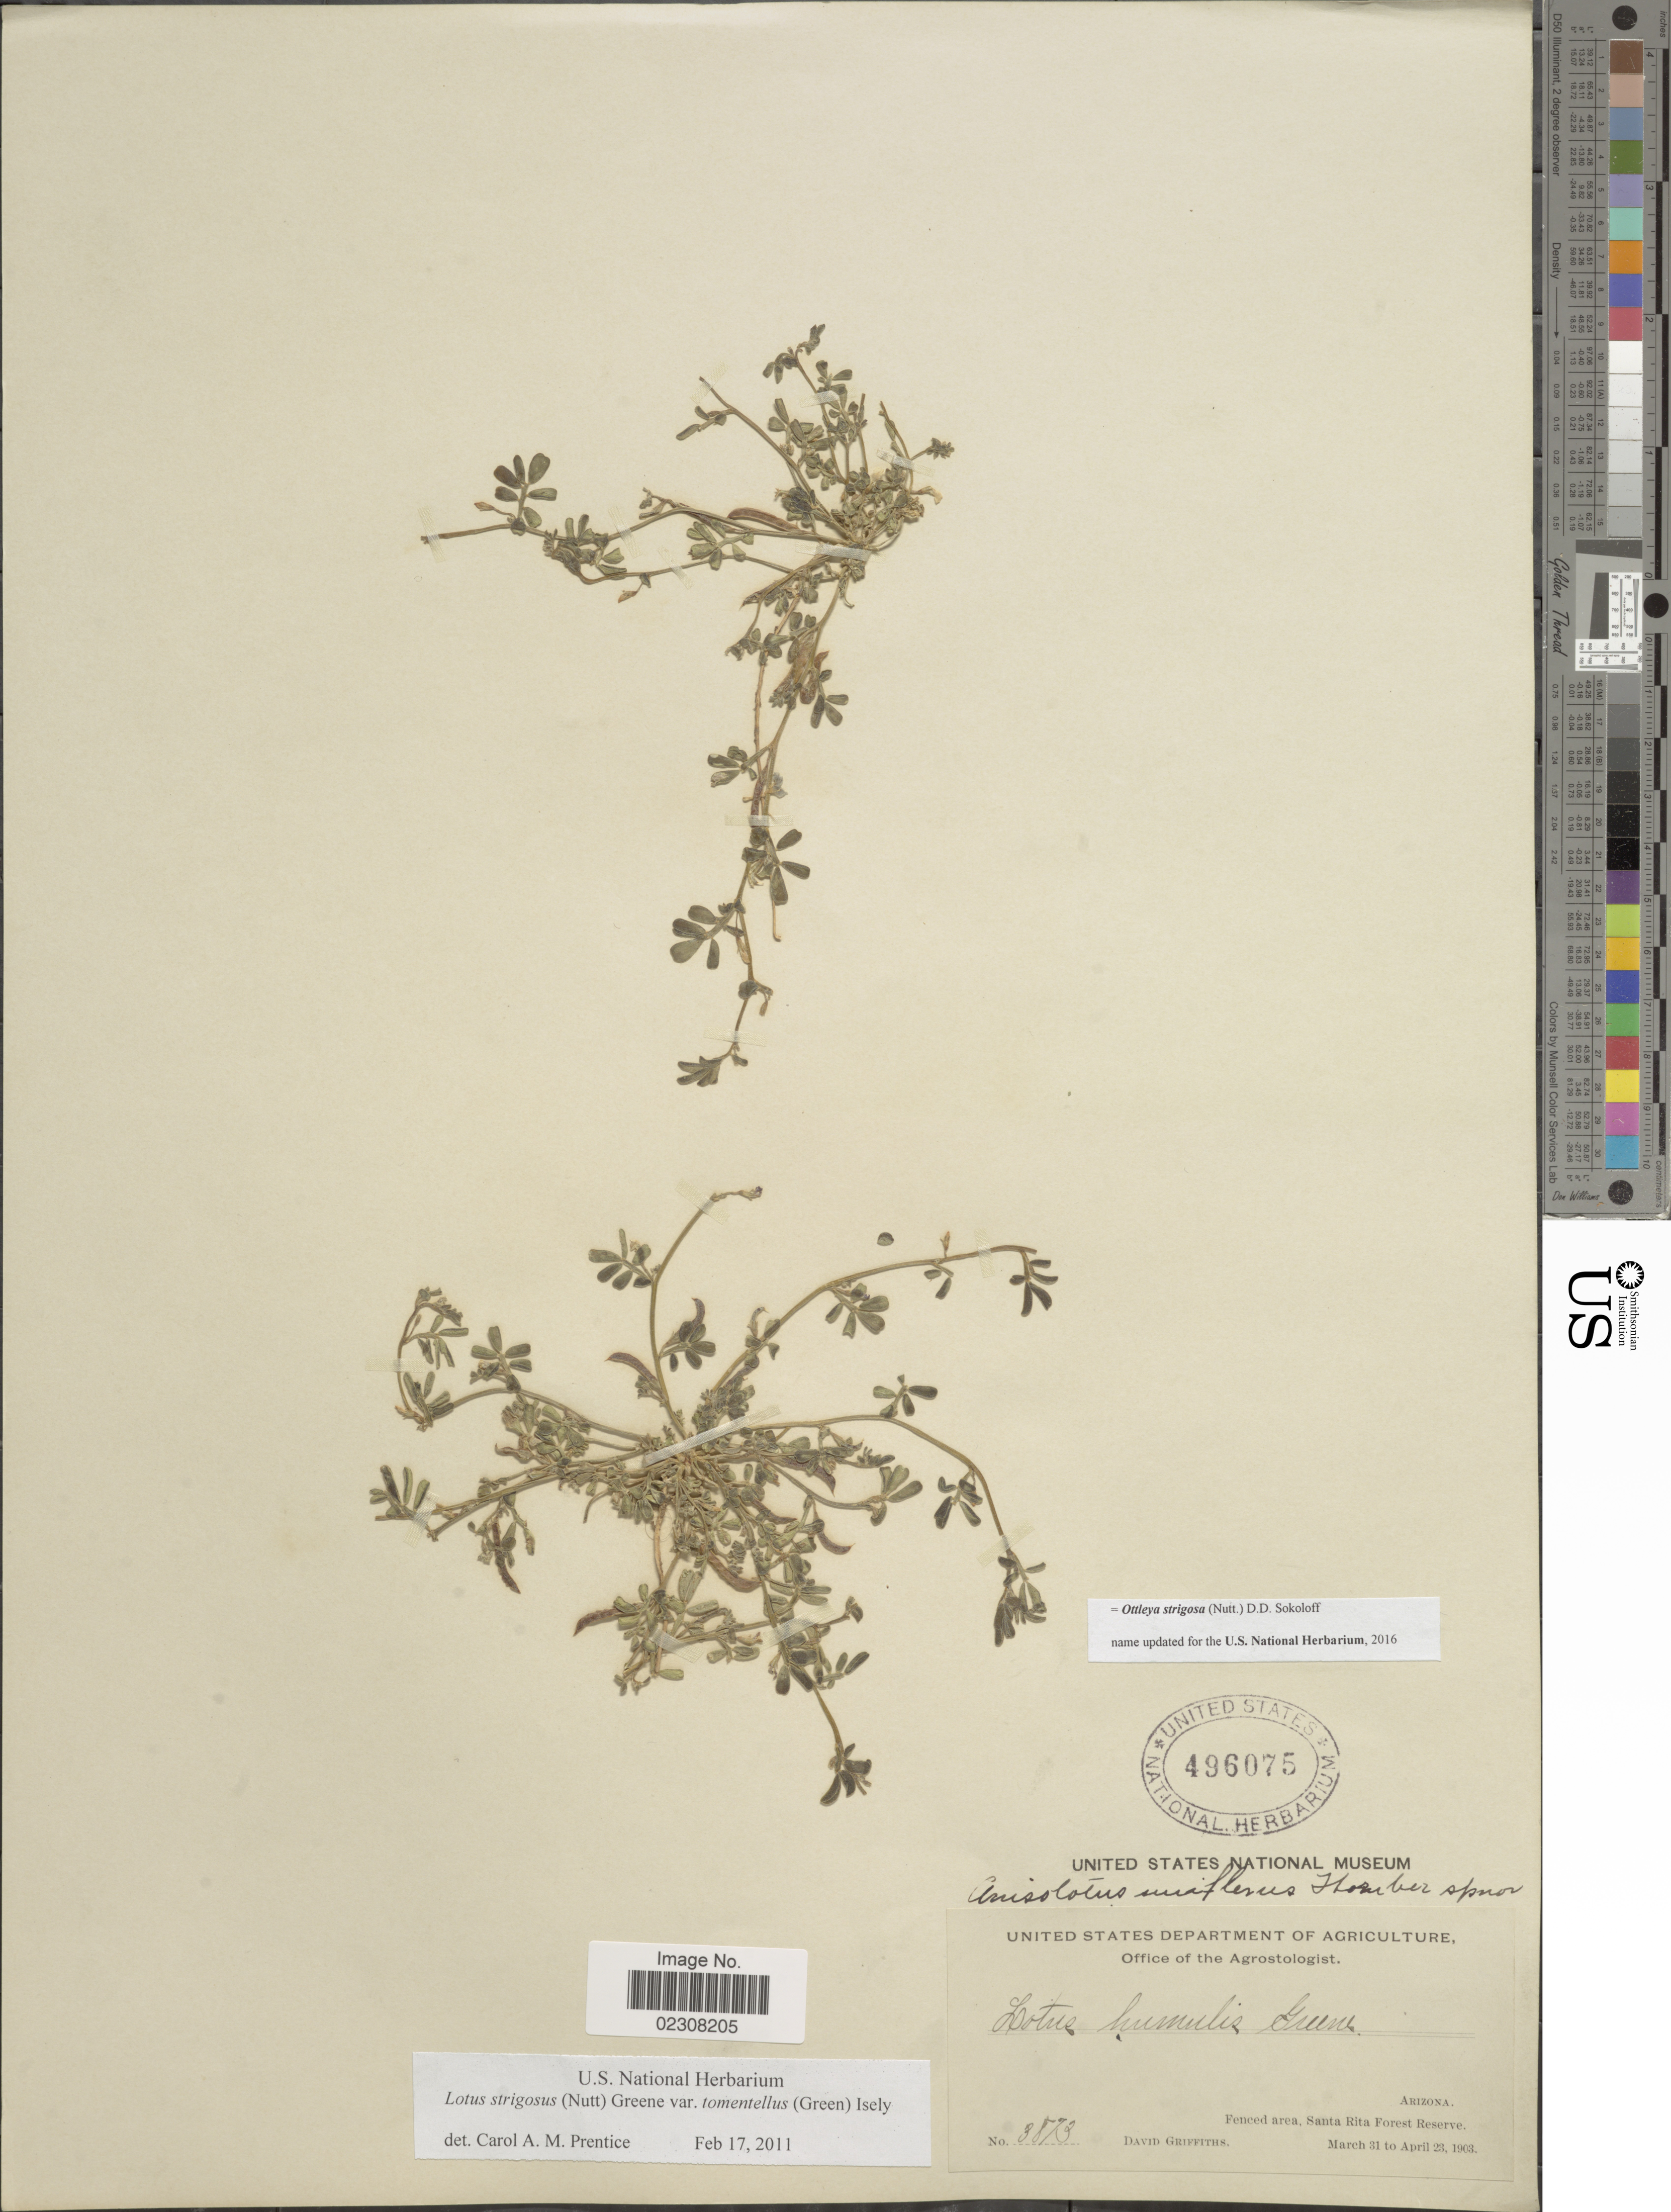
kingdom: Plantae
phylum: Tracheophyta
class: Magnoliopsida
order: Fabales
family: Fabaceae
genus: Ottleya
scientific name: Ottleya strigosa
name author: (Nutt.) D.D. Sokoloff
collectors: D. Griffiths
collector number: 3873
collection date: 1903-03-31/1903-04-23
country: United States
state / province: Arizona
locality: Fenced area, Santa Rita Forest Reserve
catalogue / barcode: US 496075